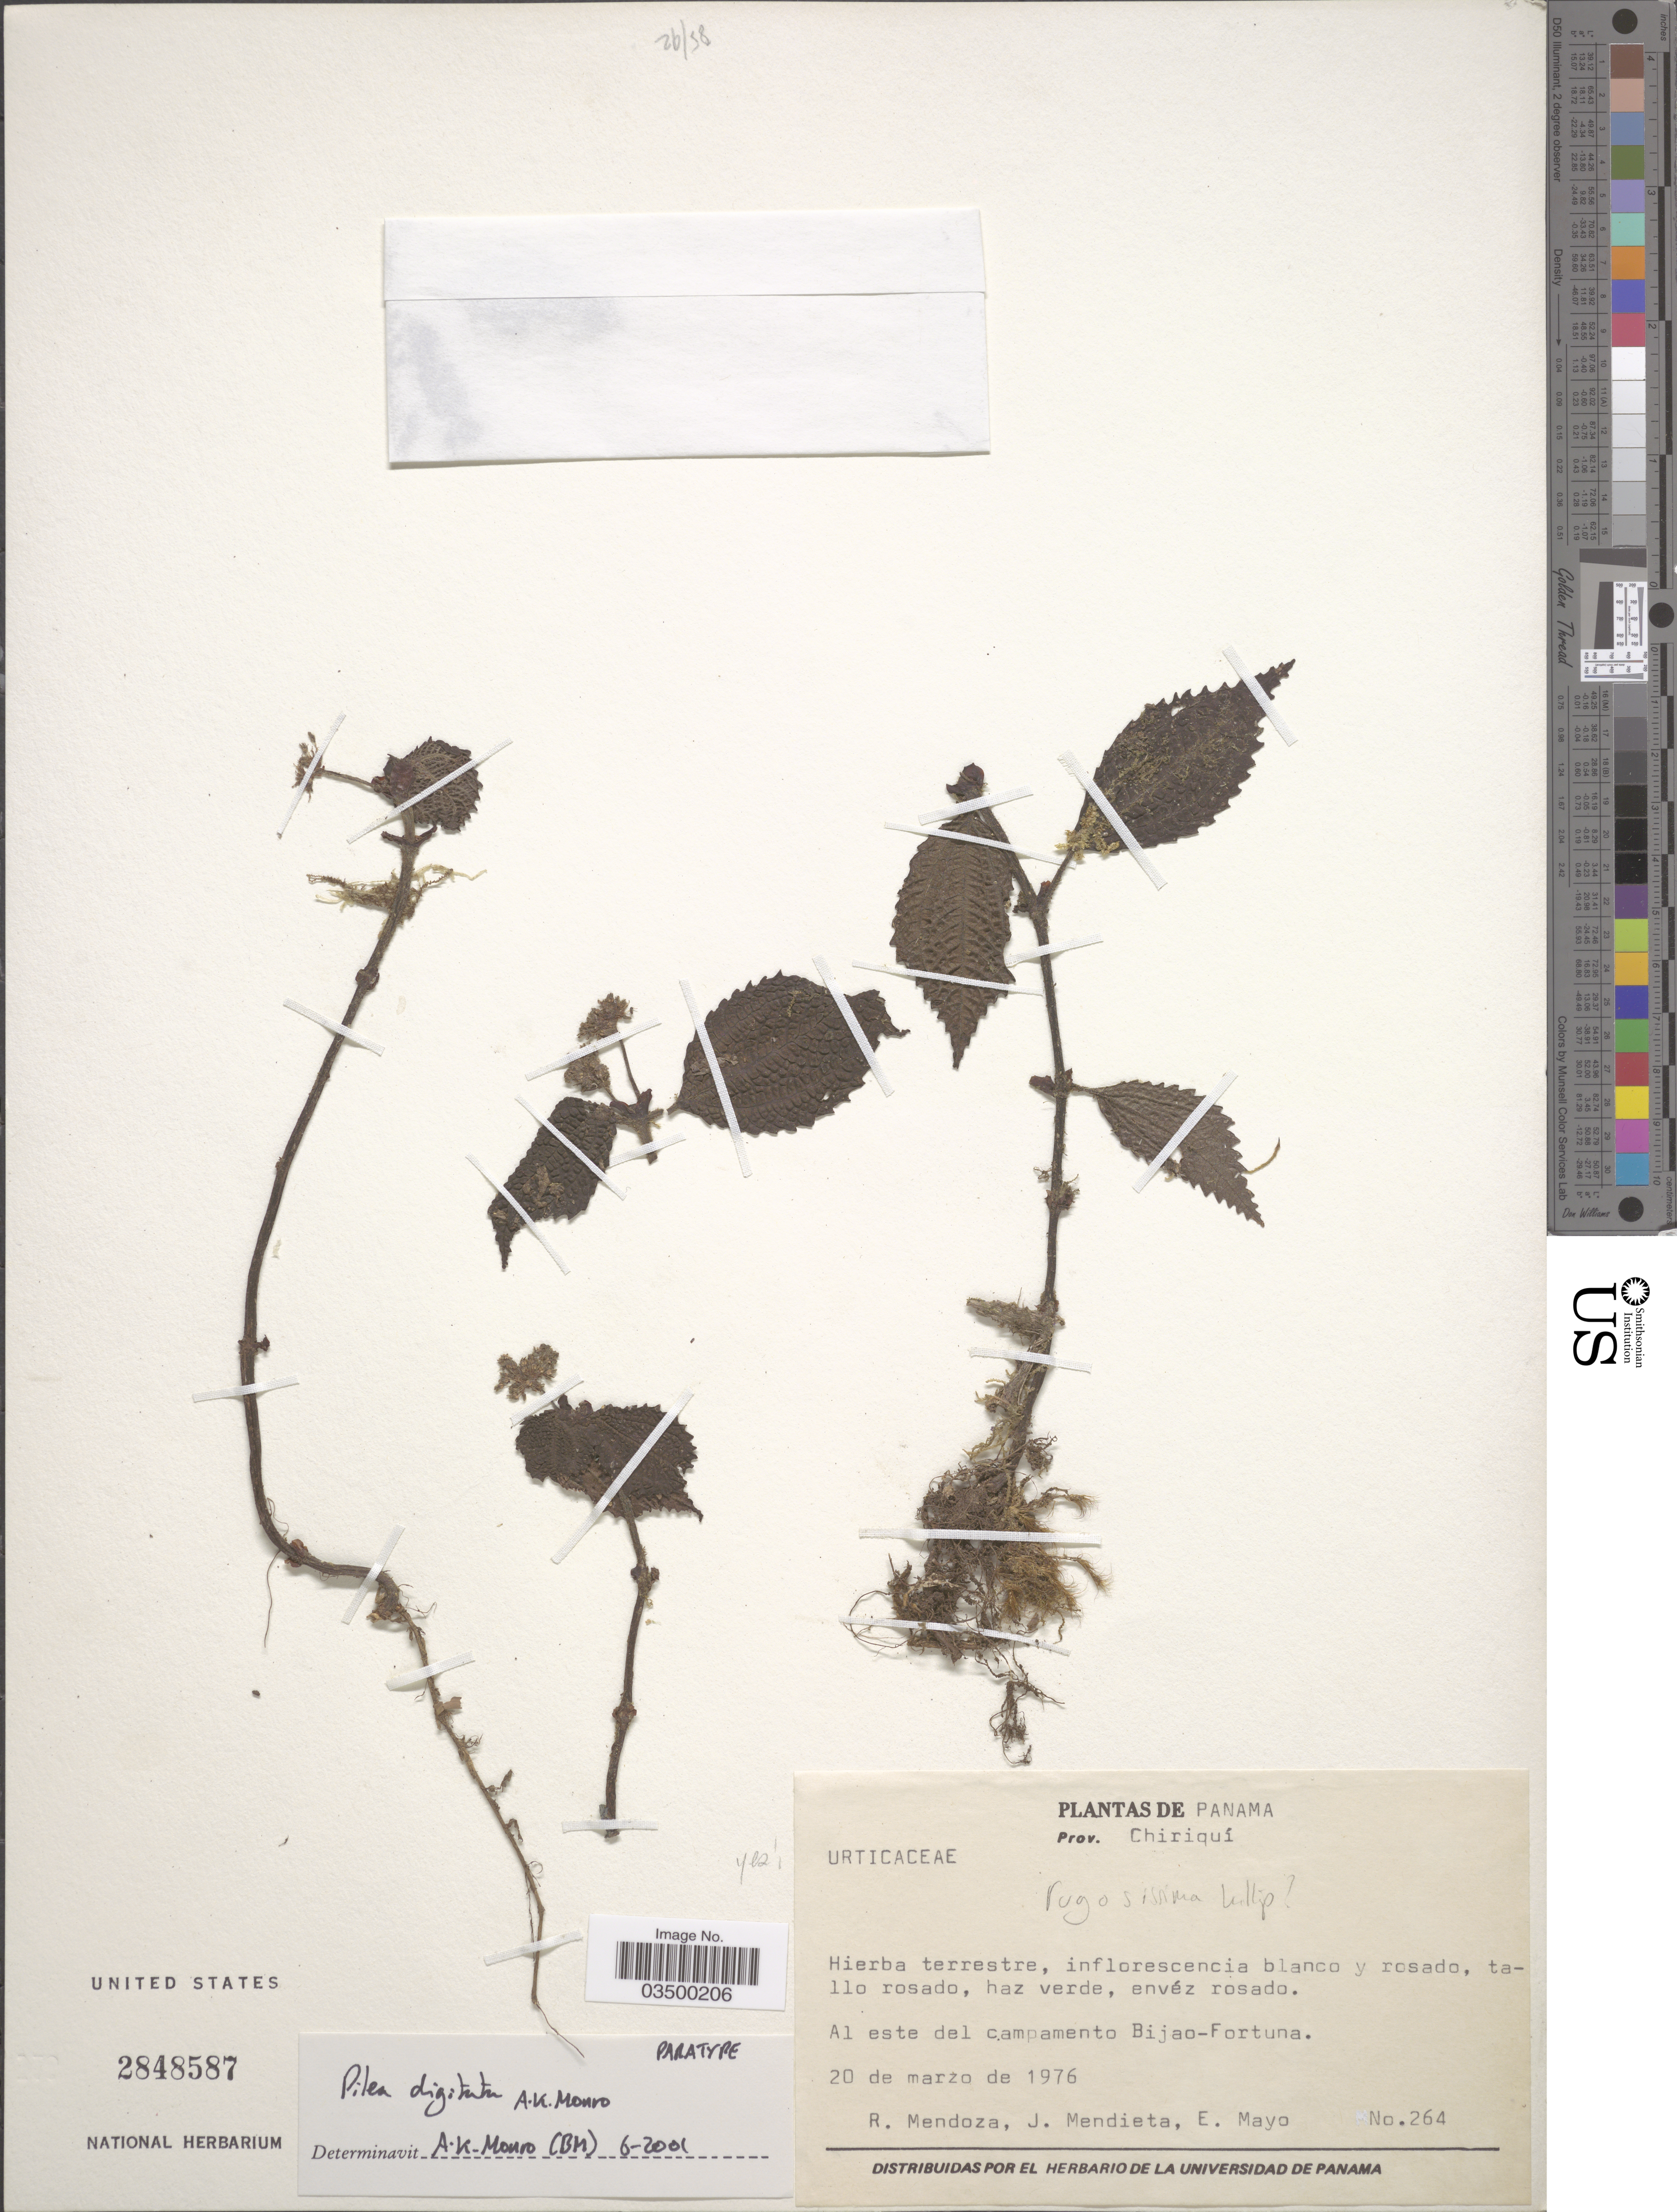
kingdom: Plantae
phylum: Tracheophyta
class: Magnoliopsida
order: Rosales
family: Urticaceae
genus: Pilea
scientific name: Pilea digitata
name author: A. K. Monro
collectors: R. Mendoza, J. Mendieta & E. Mayo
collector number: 264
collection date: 1976-03-20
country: Panama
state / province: Chiriqui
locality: Al este del campamento Bijao-Fortuna.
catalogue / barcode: US 2848587